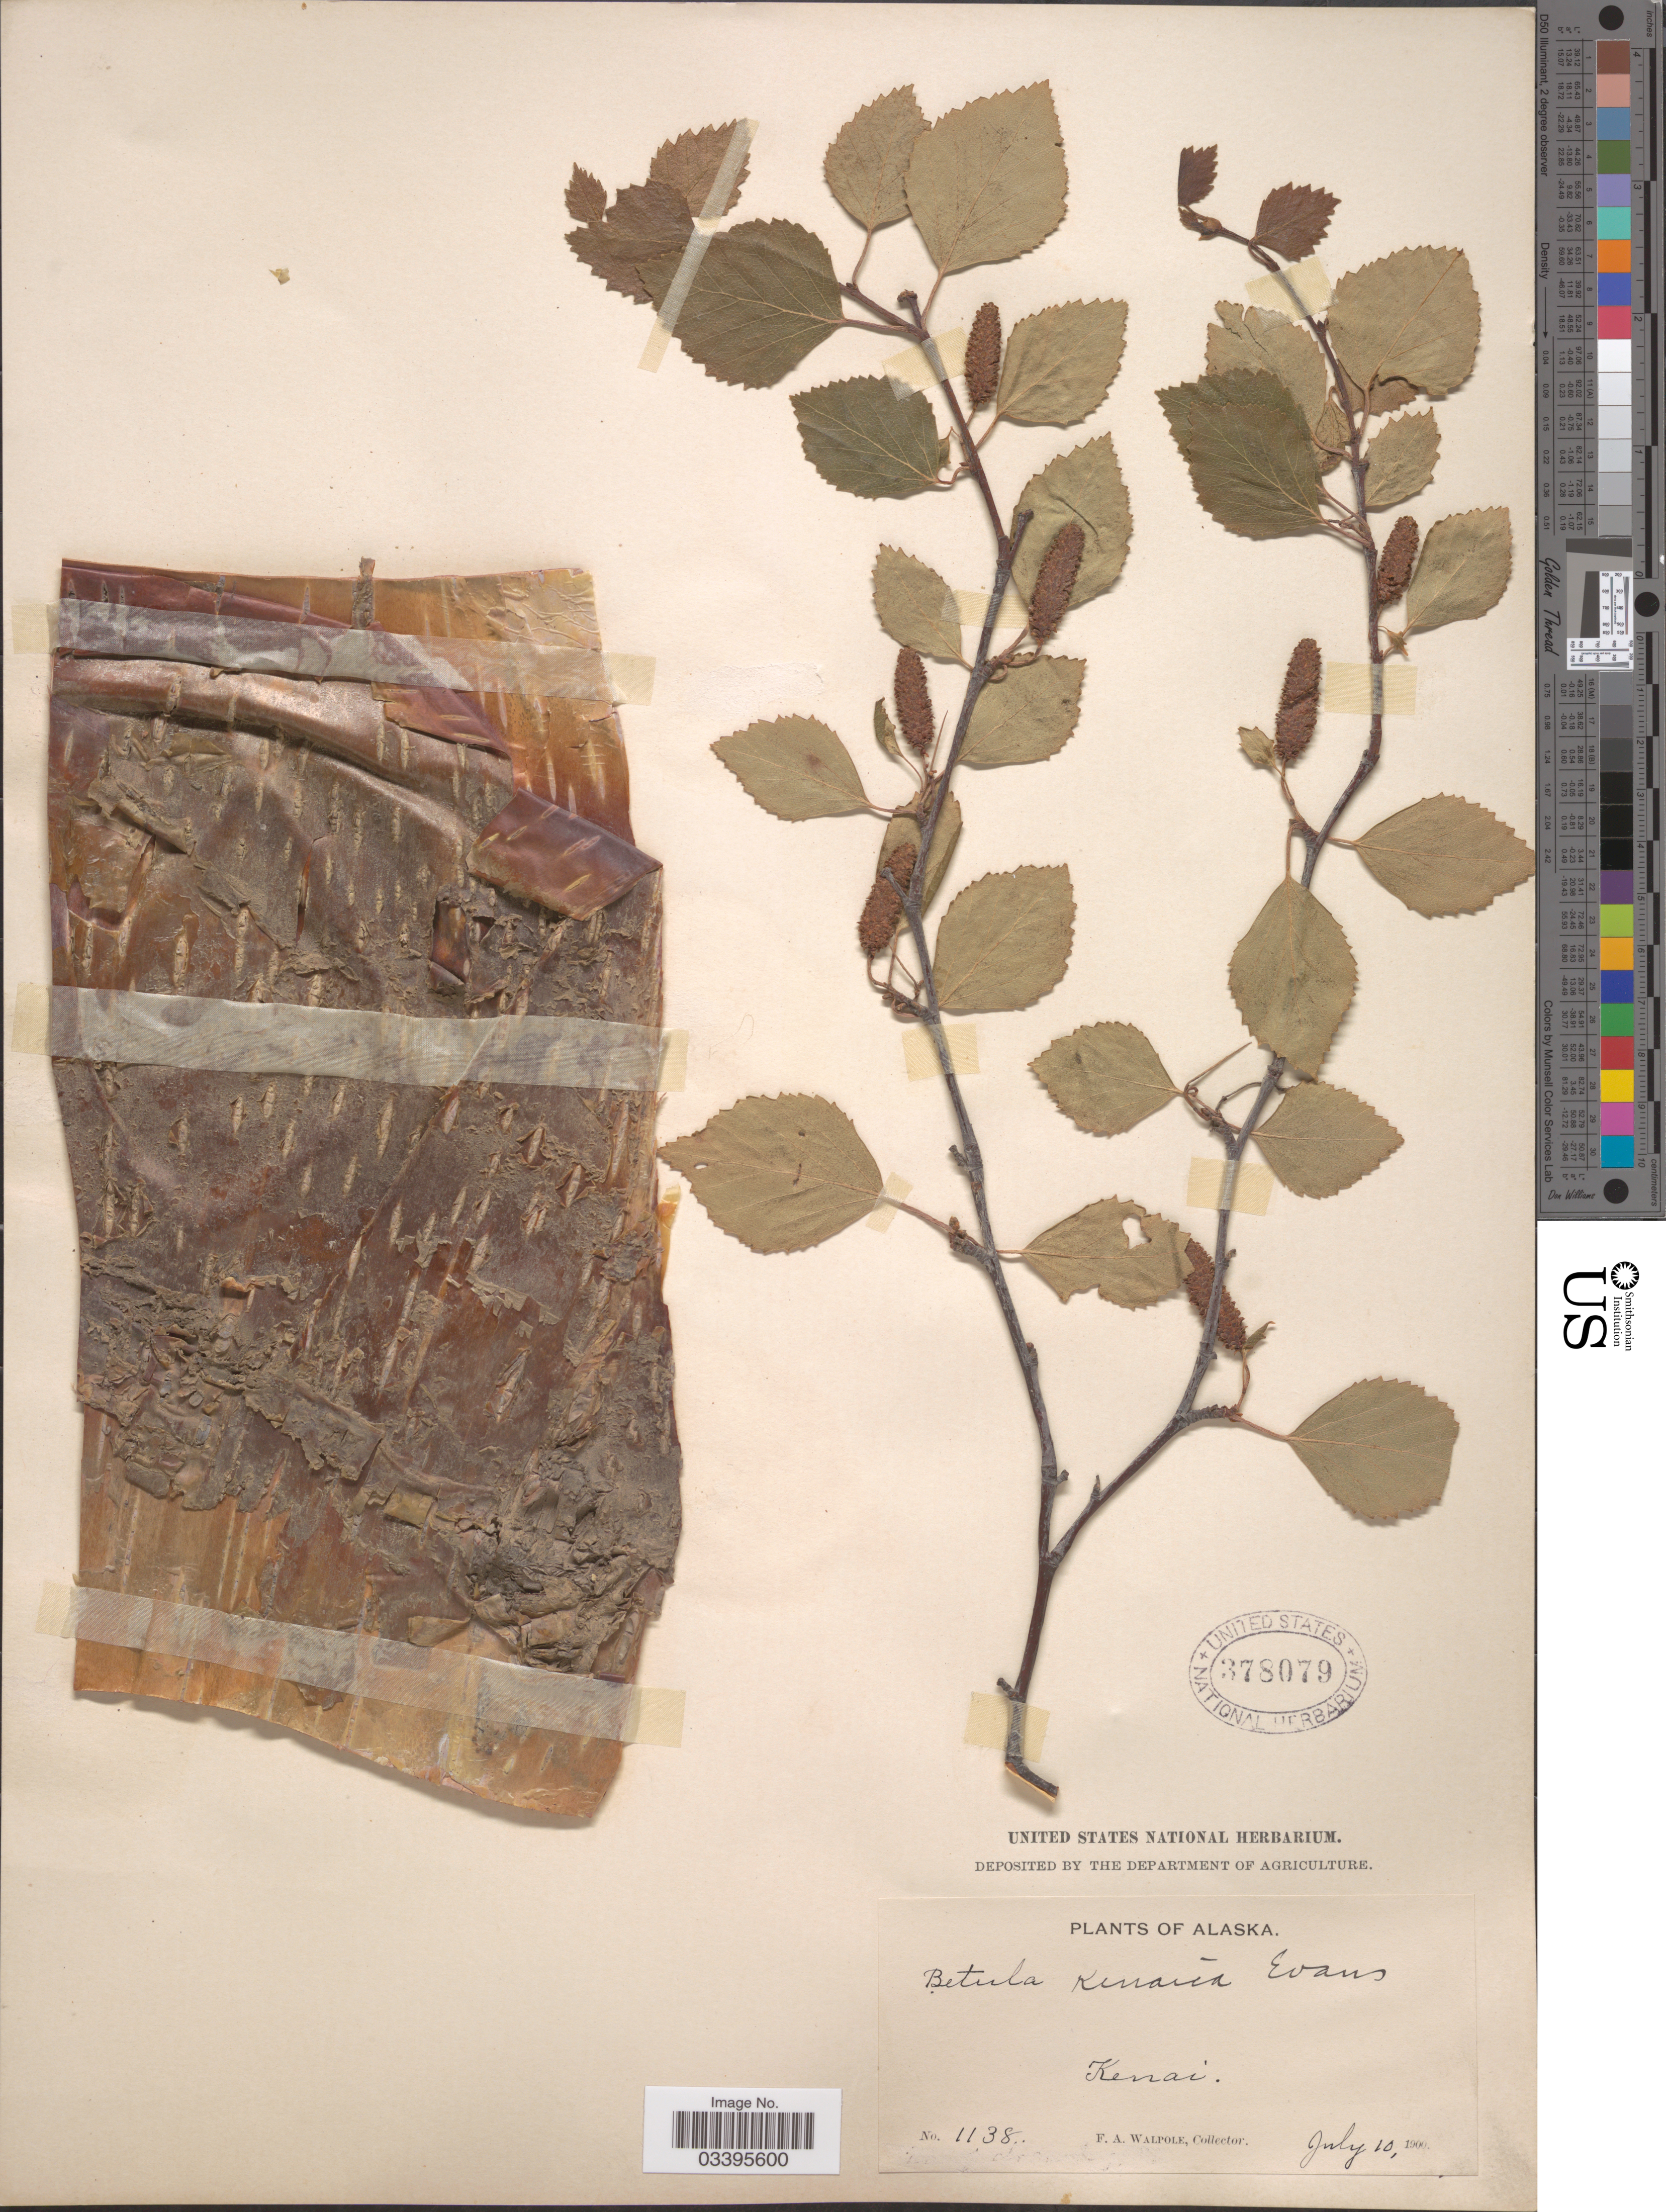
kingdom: Plantae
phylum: Tracheophyta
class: Magnoliopsida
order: Fagales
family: Betulaceae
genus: Betula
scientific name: Betula kenaica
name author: W.H. Evans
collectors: F. Walpole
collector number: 1138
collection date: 1900-07-10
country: United States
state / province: Alaska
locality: Kenai.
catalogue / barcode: US 378079